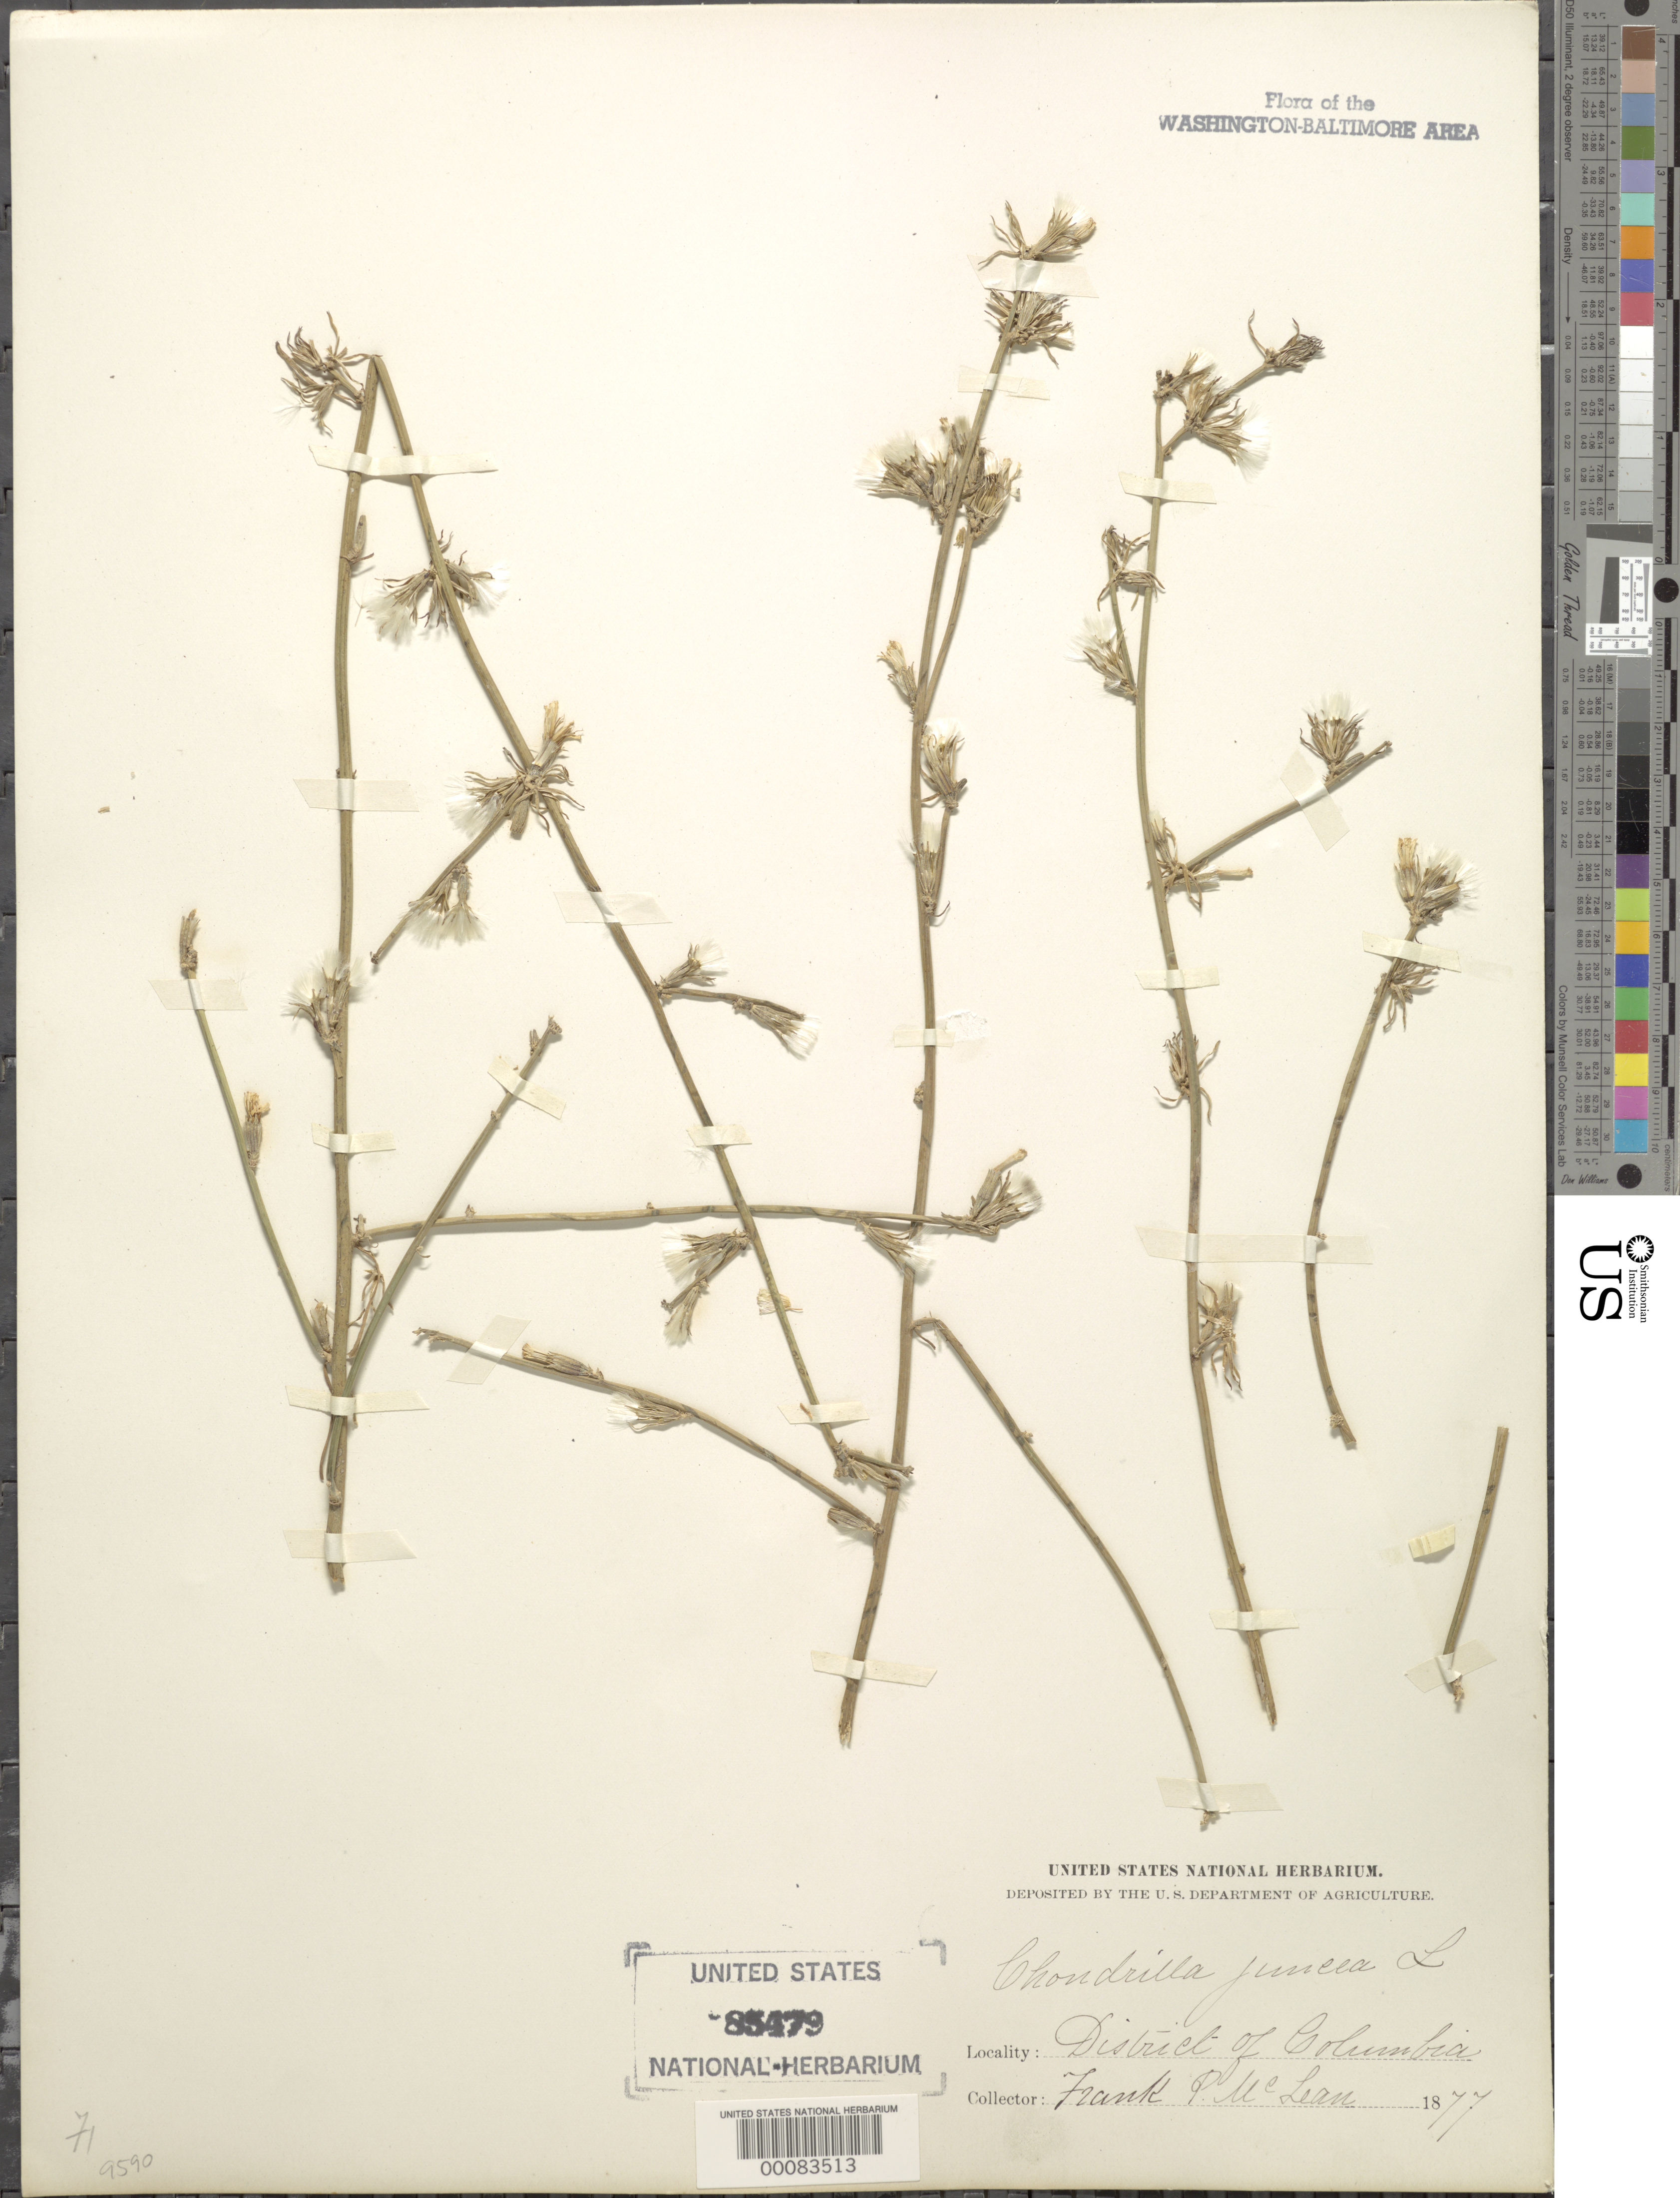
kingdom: Plantae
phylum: Tracheophyta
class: Magnoliopsida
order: Asterales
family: Asteraceae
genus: Chondrilla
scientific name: Chondrilla juncea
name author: L.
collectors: F. McLean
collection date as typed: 1877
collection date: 1877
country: United States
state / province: District of Columbia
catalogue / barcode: US 85479